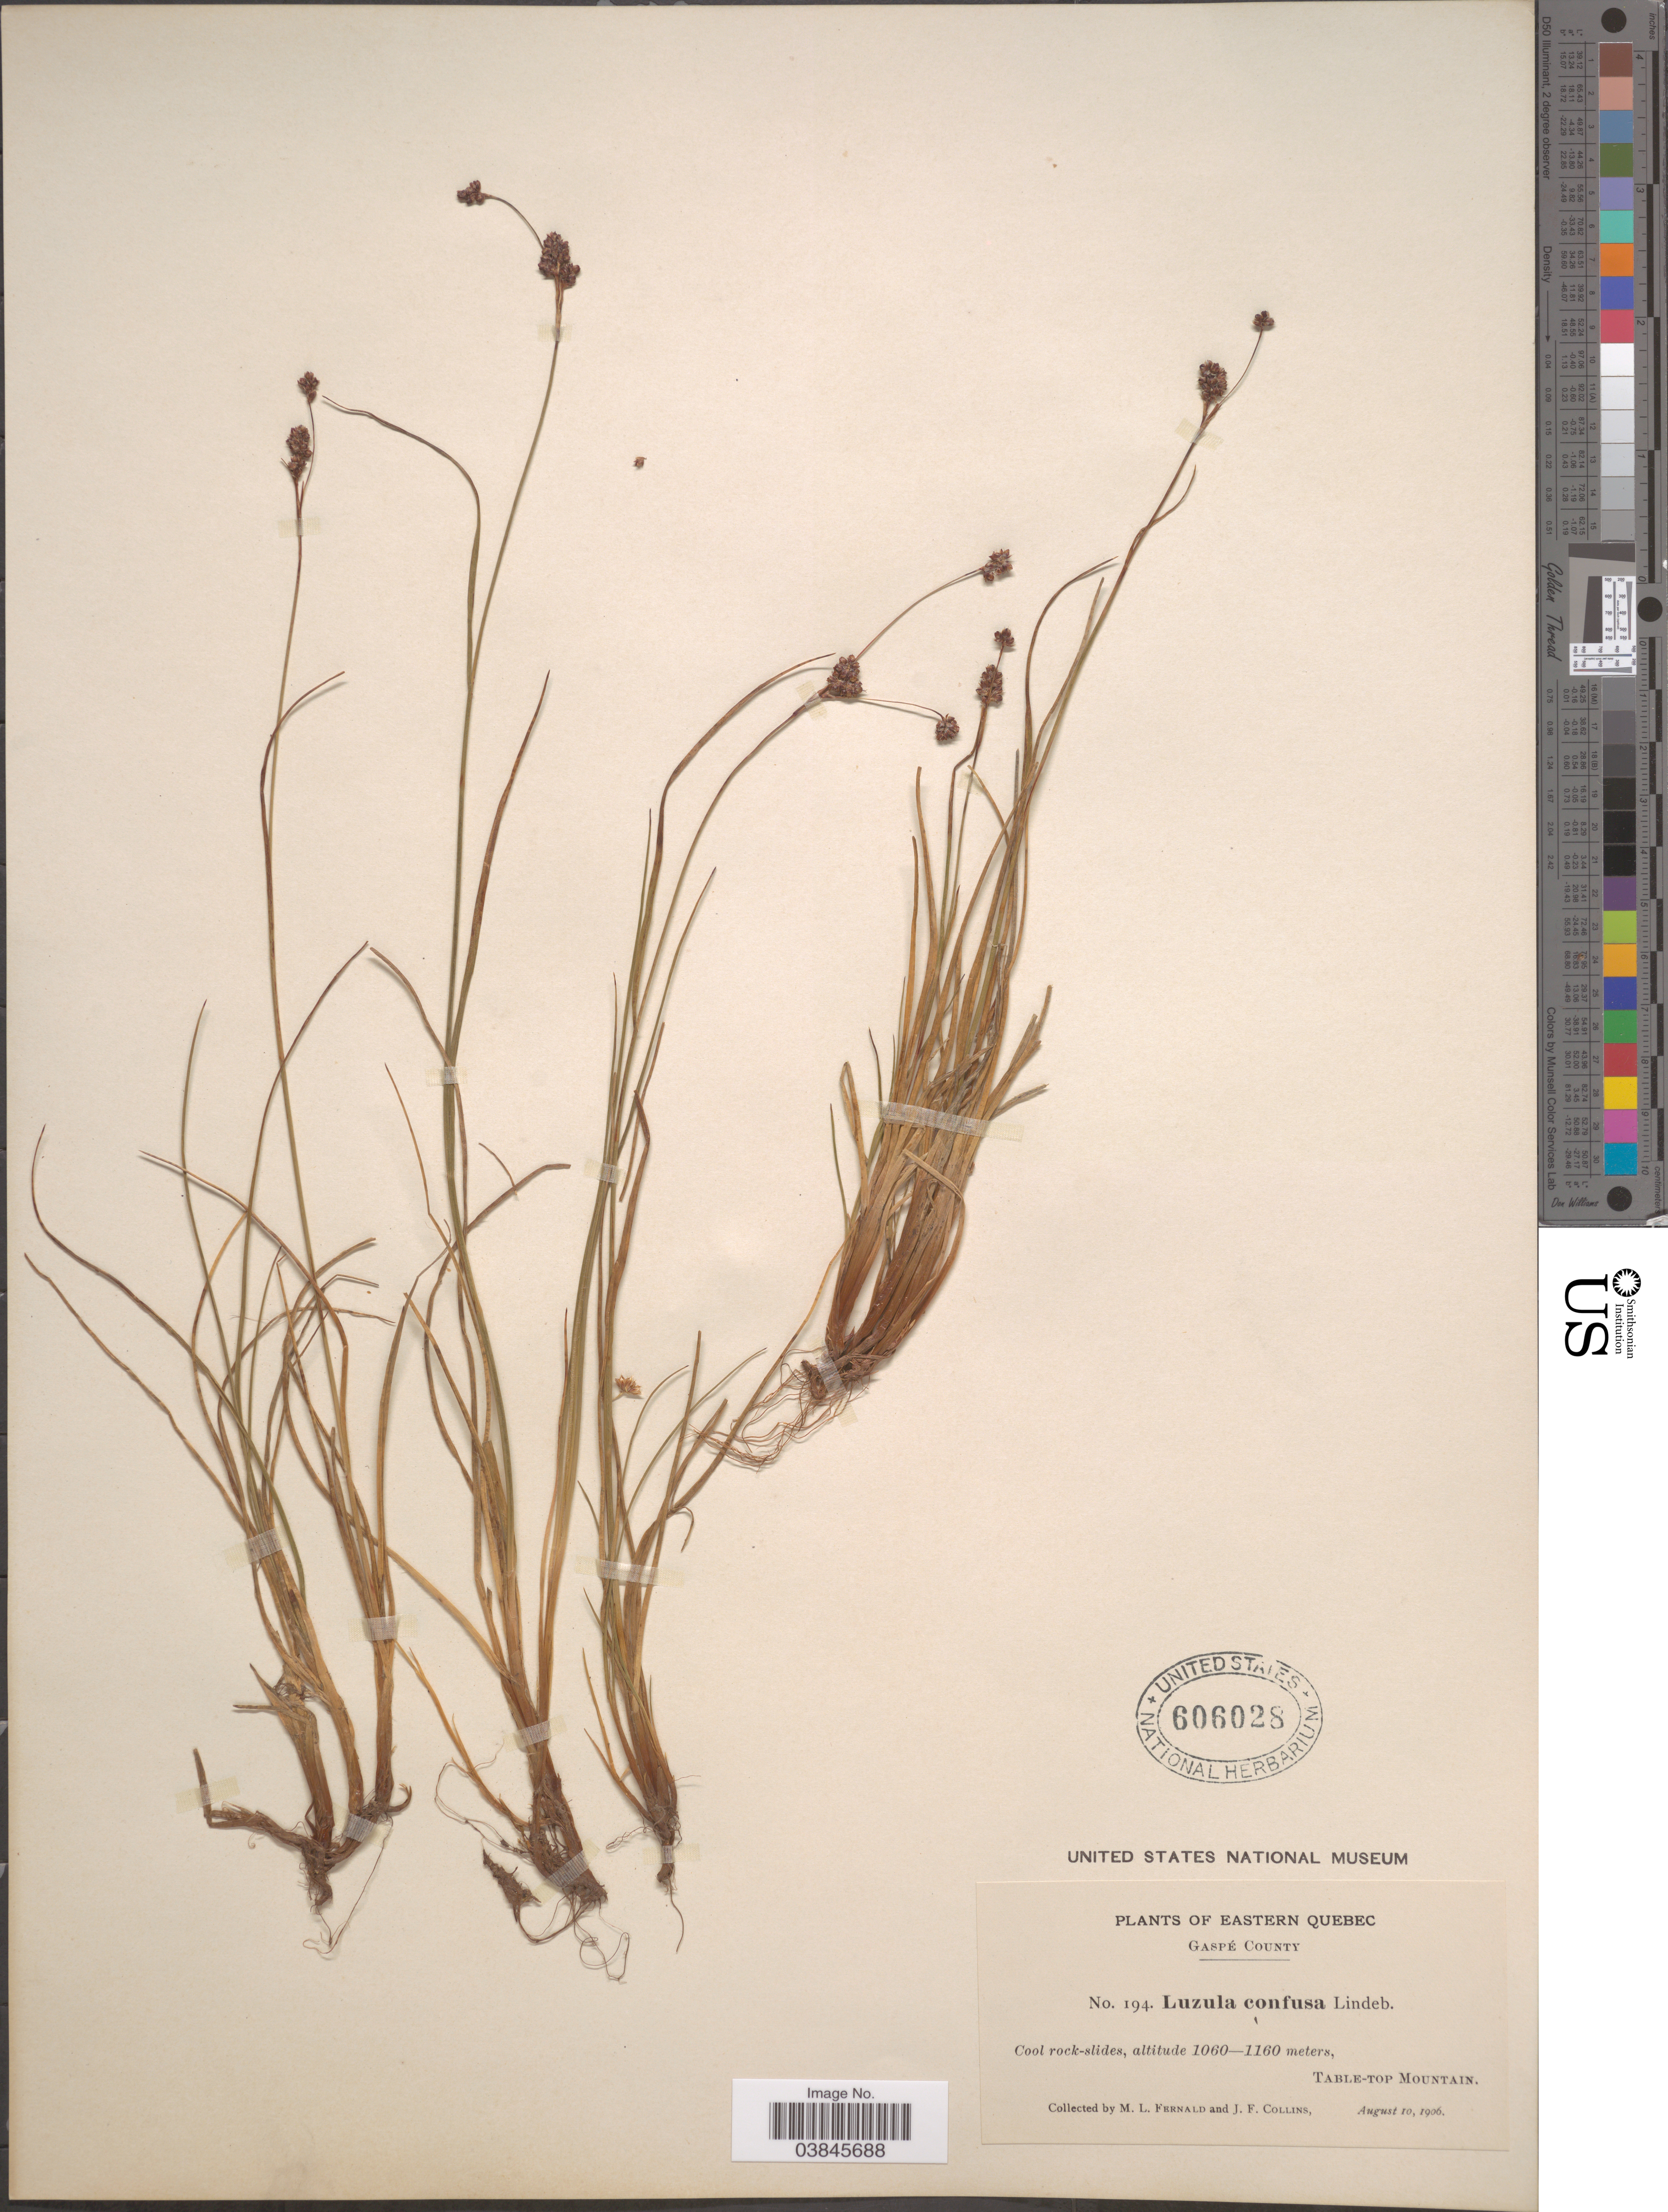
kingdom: Plantae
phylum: Tracheophyta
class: Liliopsida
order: Poales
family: Juncaceae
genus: Luzula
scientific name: Luzula confusa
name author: Lindeb.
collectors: M. L. Fernald & J. Collins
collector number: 194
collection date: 1906-08-10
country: Canada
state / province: Quebec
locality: Eastern Quebec. Gaspé County. Table-Top Mountain.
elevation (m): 1060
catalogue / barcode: US 606028